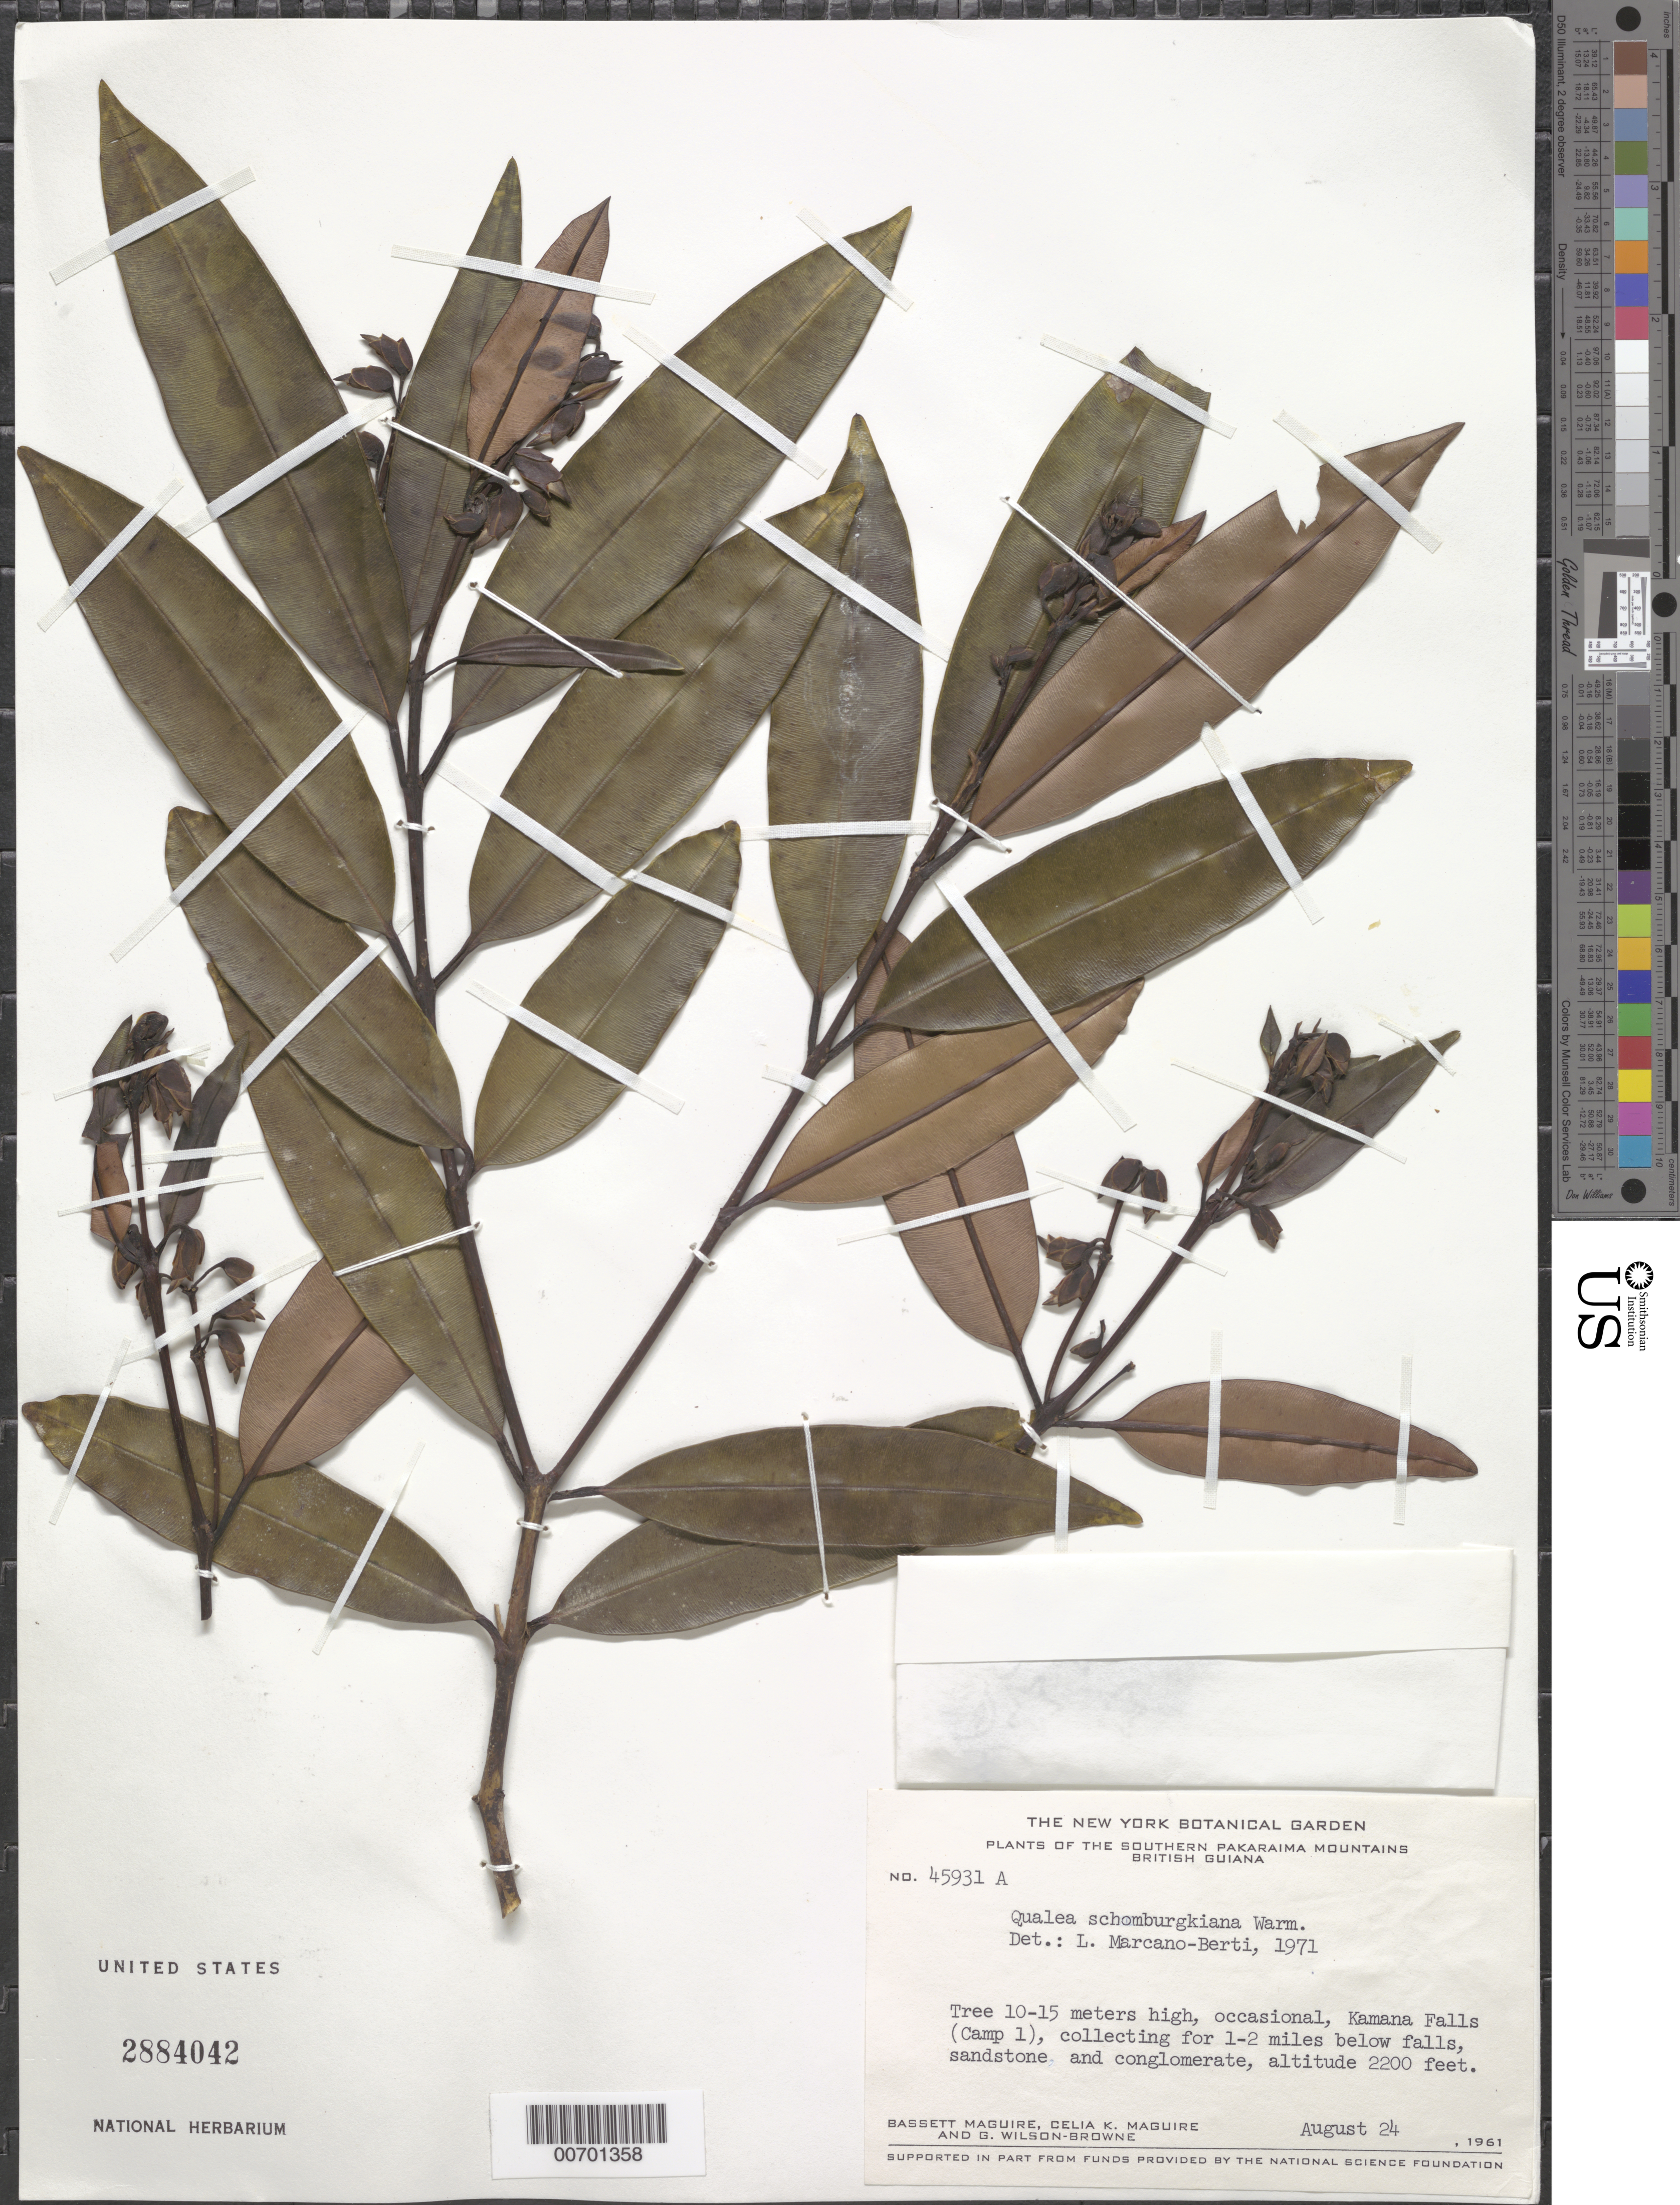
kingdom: Plantae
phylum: Tracheophyta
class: Magnoliopsida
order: Myrtales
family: Vochysiaceae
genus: Qualea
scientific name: Qualea schomburgkiana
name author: Warm.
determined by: Marcano-Berti, L.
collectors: B. Maguire, C. K. Maguire & G. Wilson-Browne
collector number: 45931 A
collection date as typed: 24-Aug-61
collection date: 1961-08-24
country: Guyana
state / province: Cuyuni-Mazaruni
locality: Pakaraima Mts. (southern), Kamaná Falls, camp 1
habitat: Sandstone and conglomerate below falls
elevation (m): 671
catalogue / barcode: US 2884042